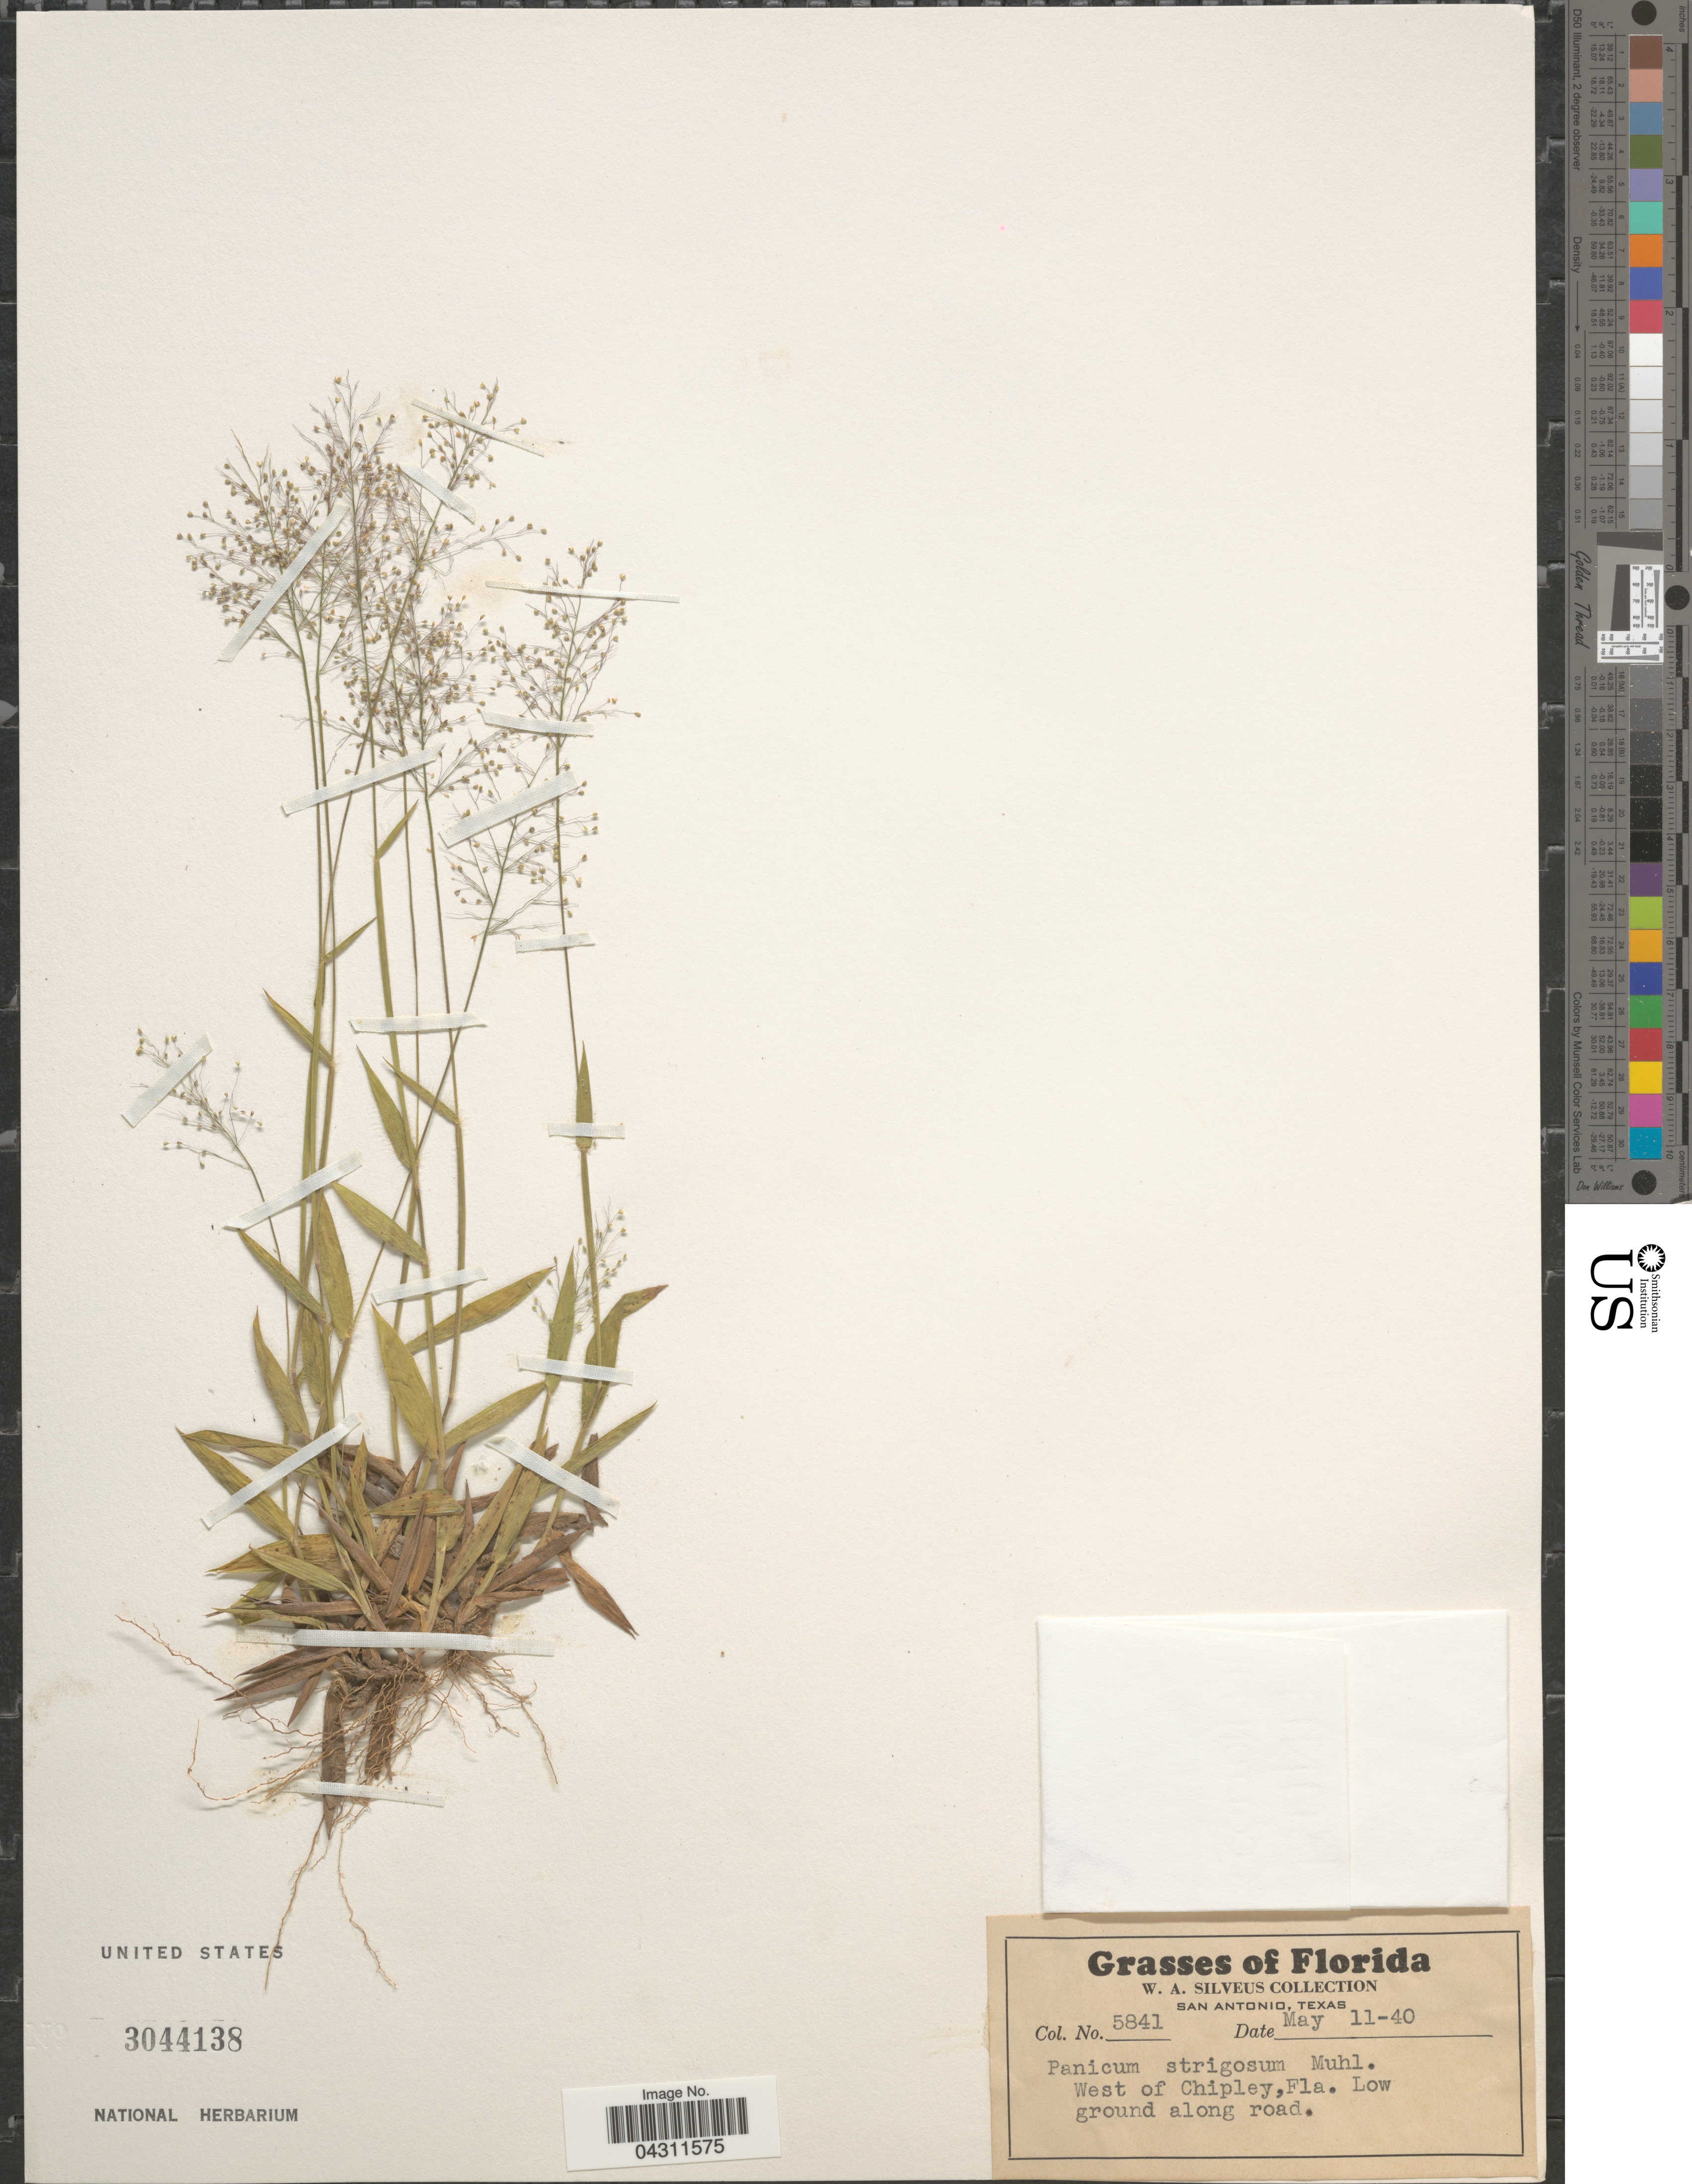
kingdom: Plantae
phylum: Tracheophyta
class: Liliopsida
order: Poales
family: Poaceae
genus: Dichanthelium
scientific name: Dichanthelium strigosum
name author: (Muhl. ex Elliott) Freckmann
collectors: W. Silveus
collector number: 5841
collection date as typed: Transcribed d/m/y: 11/5/40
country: United States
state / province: Florida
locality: West of Chipley. Low ground along road.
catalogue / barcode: US 3044138